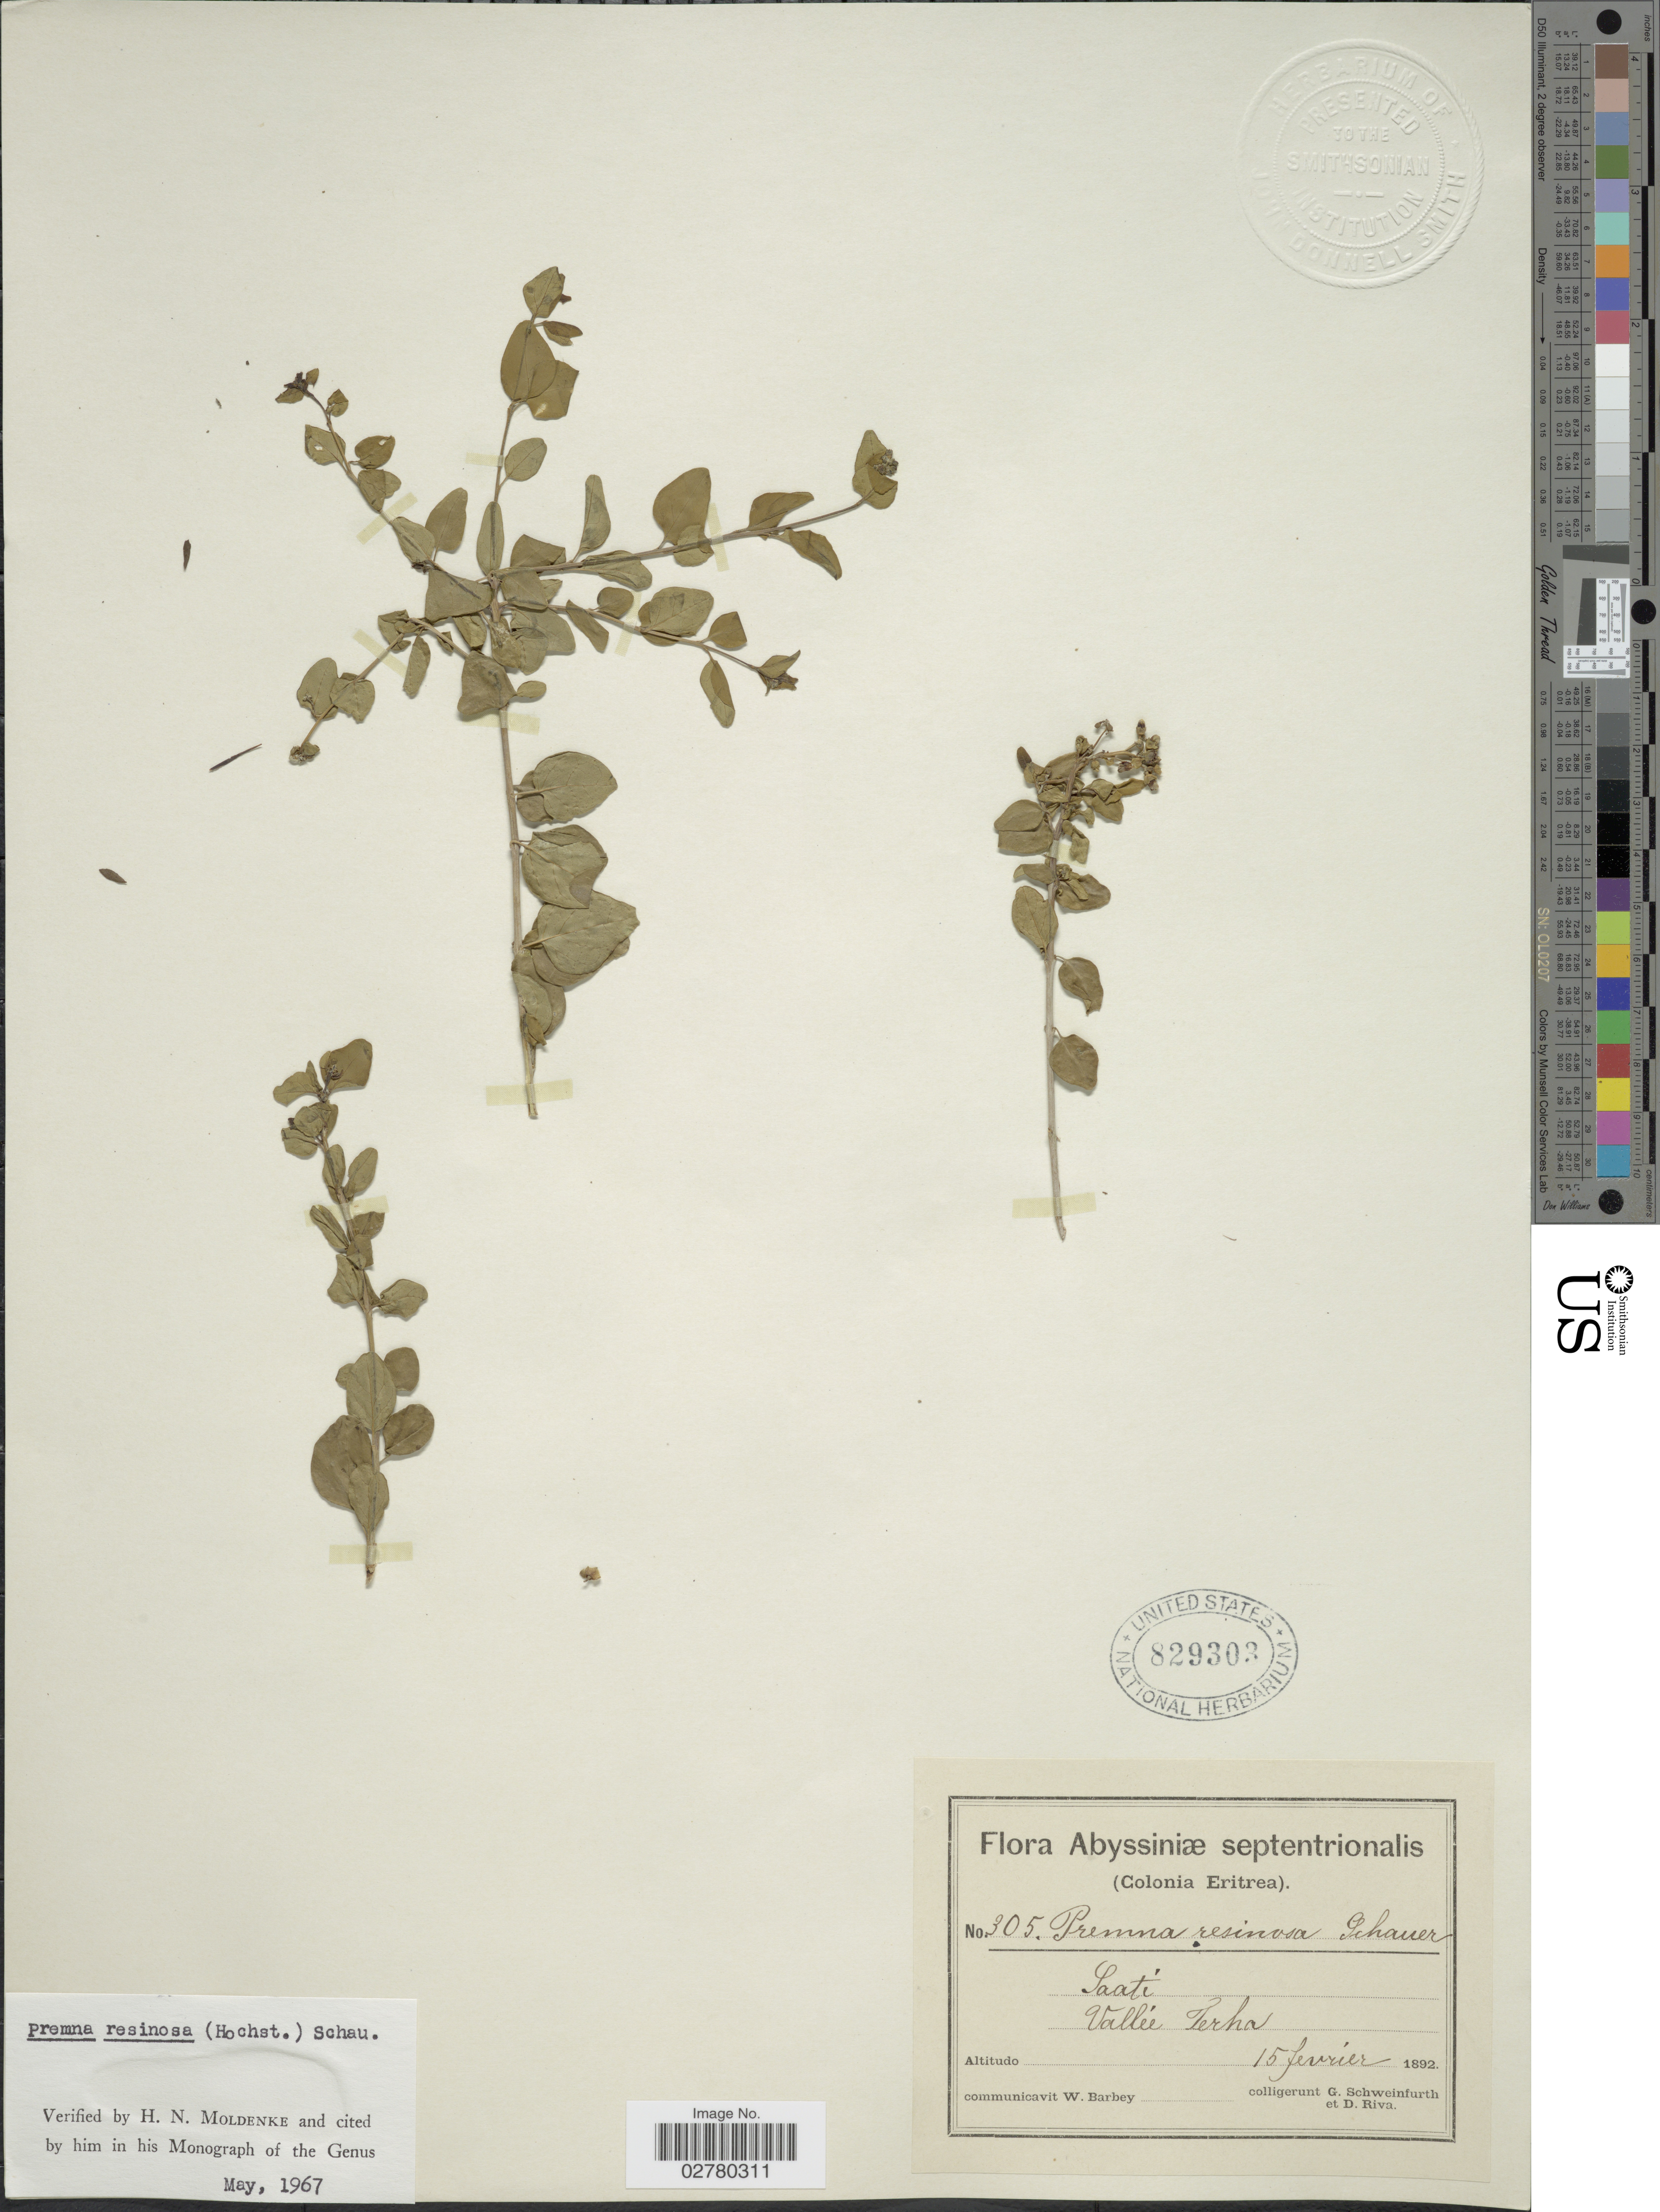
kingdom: Plantae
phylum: Tracheophyta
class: Magnoliopsida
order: Lamiales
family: Lamiaceae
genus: Premna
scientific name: Premna resinosa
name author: Schauer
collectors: G. A. Schweinfurth (herbarium) & D. Riva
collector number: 305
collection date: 1892-02-15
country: Eritrea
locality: Abyssiniæ (Colonia Eritrea), Saati, Vallée Terha.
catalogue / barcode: US 829303